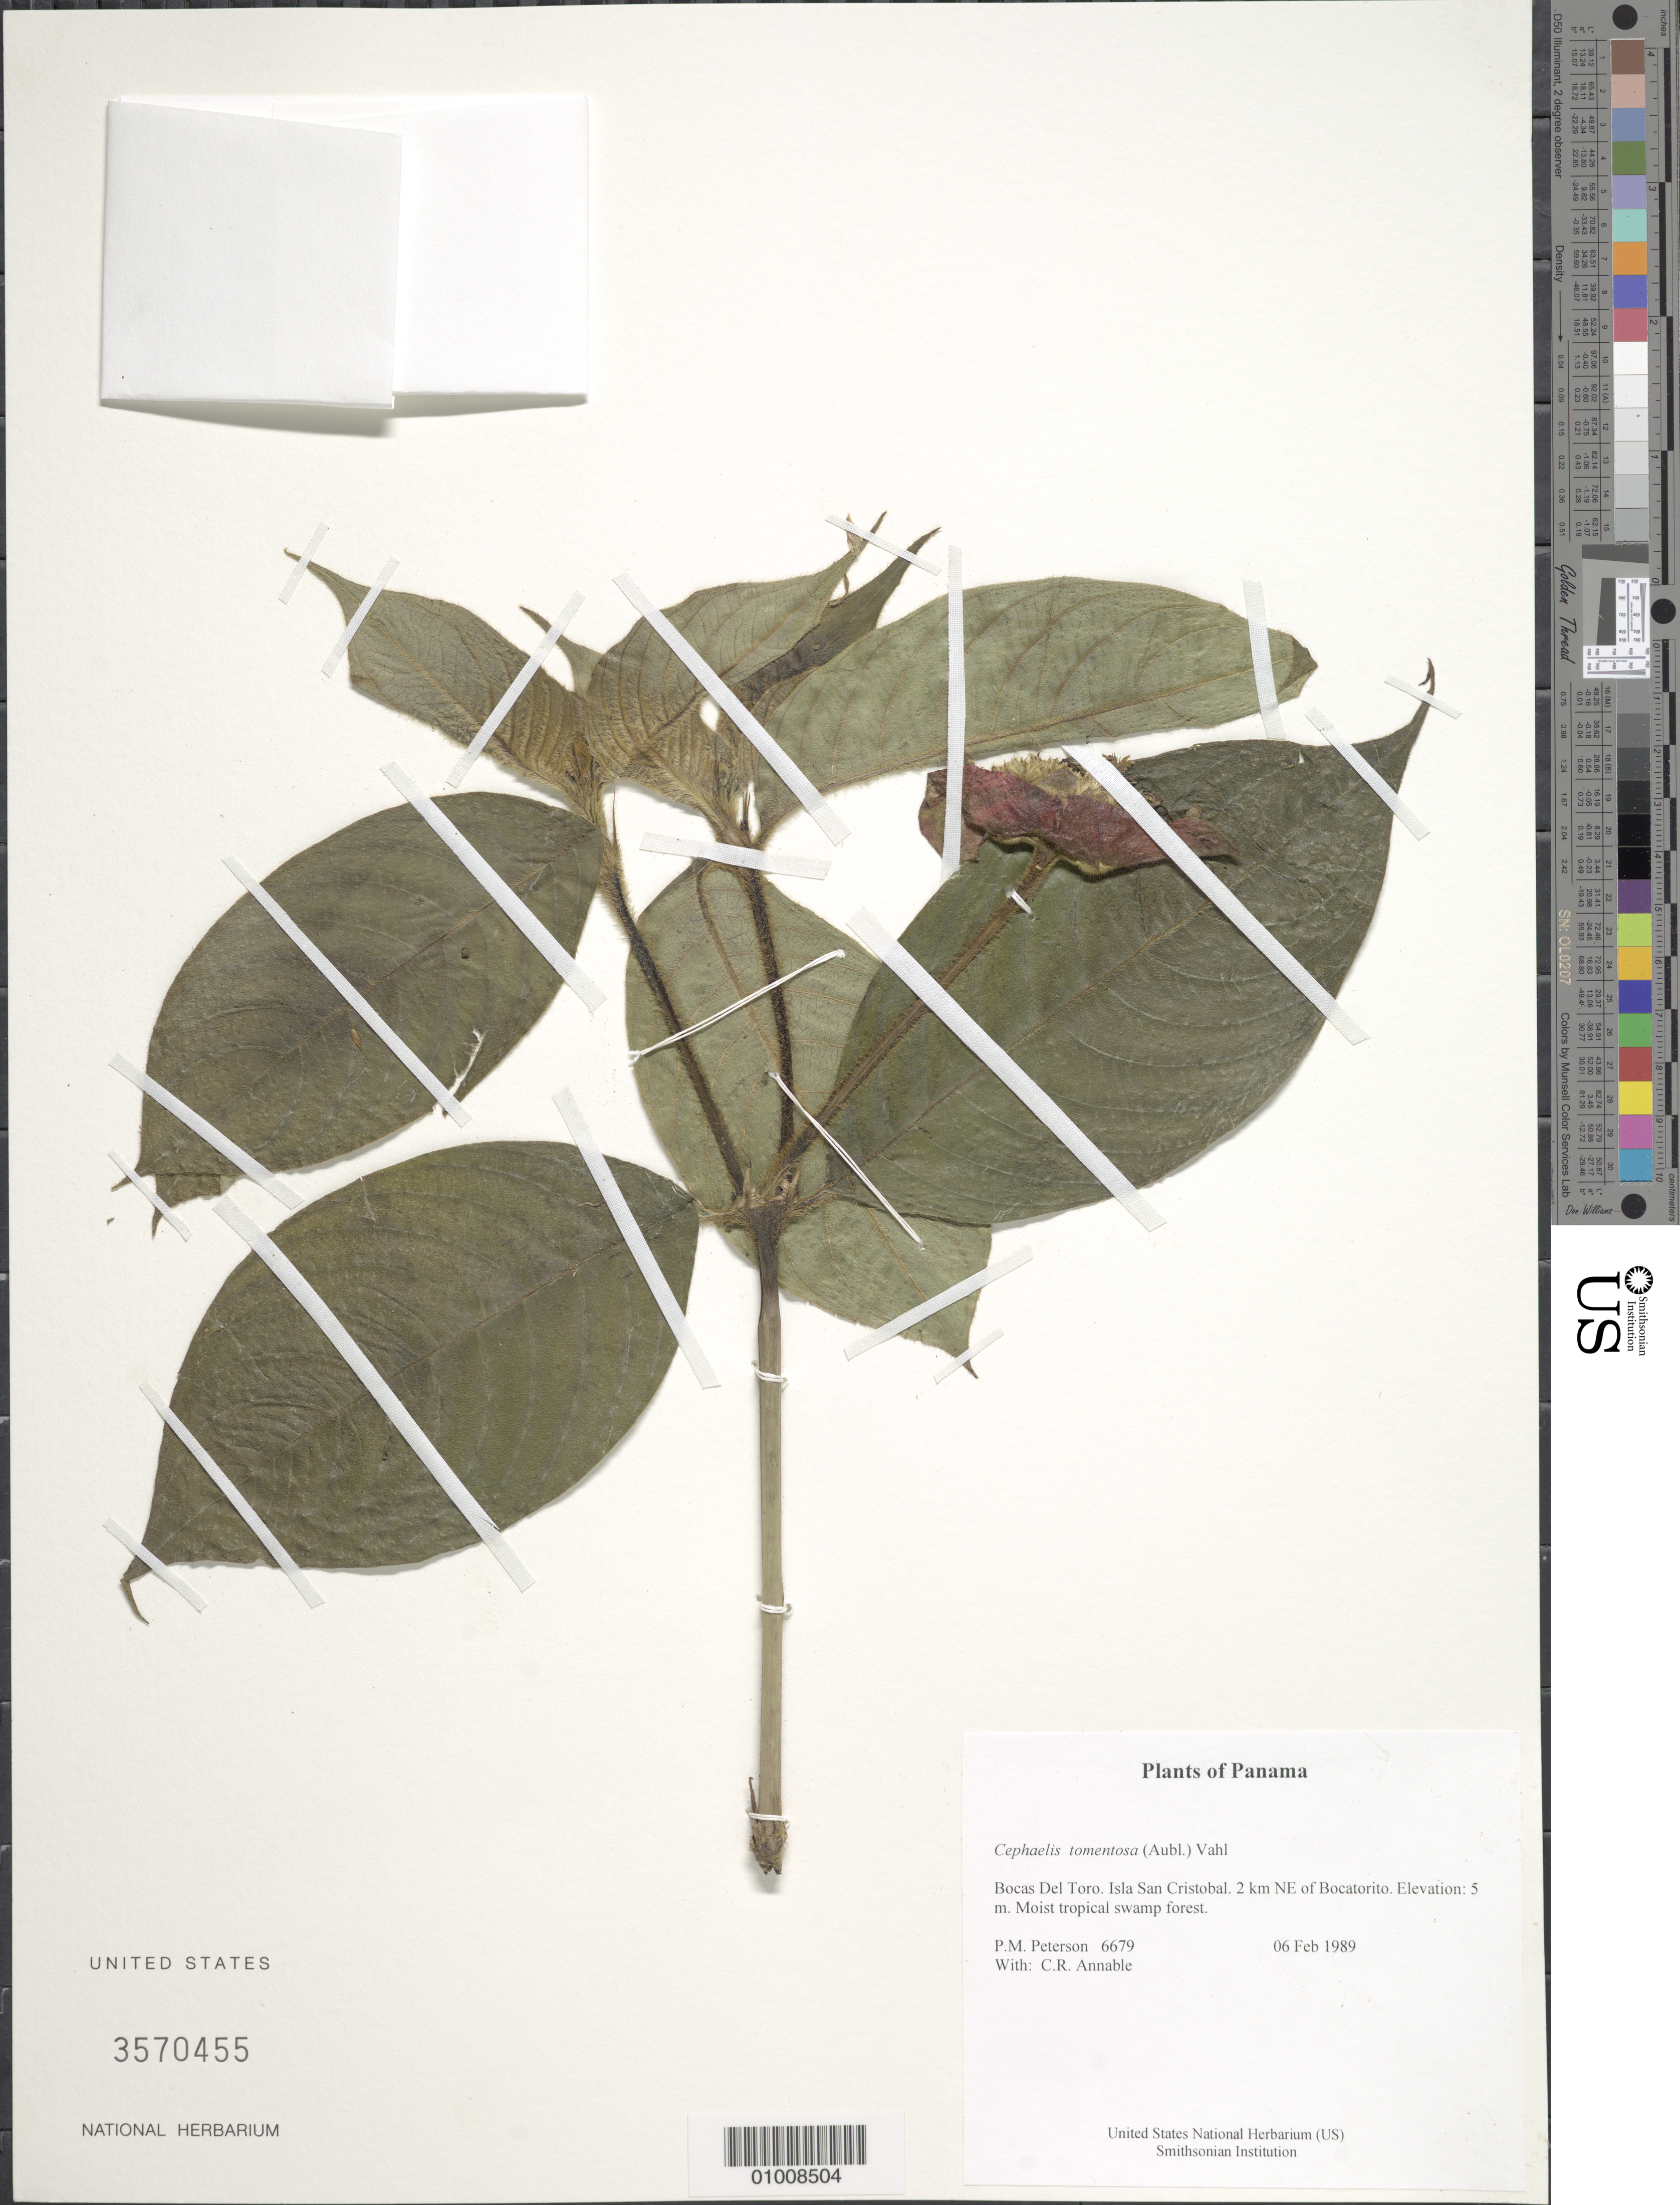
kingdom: Plantae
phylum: Tracheophyta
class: Magnoliopsida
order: Gentianales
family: Rubiaceae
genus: Cephaelis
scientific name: Cephaelis tomentosa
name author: (Aubl.) Vahl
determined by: Dwyer, J.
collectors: P. M. Peterson & C. R. Annable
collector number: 06679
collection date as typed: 06 Feb 1989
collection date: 1989-02-06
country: Panama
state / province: Bocas del Toro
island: San Cristobal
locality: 2 km NE of Bocatorito.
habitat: Moist tropical swamp forest.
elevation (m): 5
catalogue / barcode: US 3570455